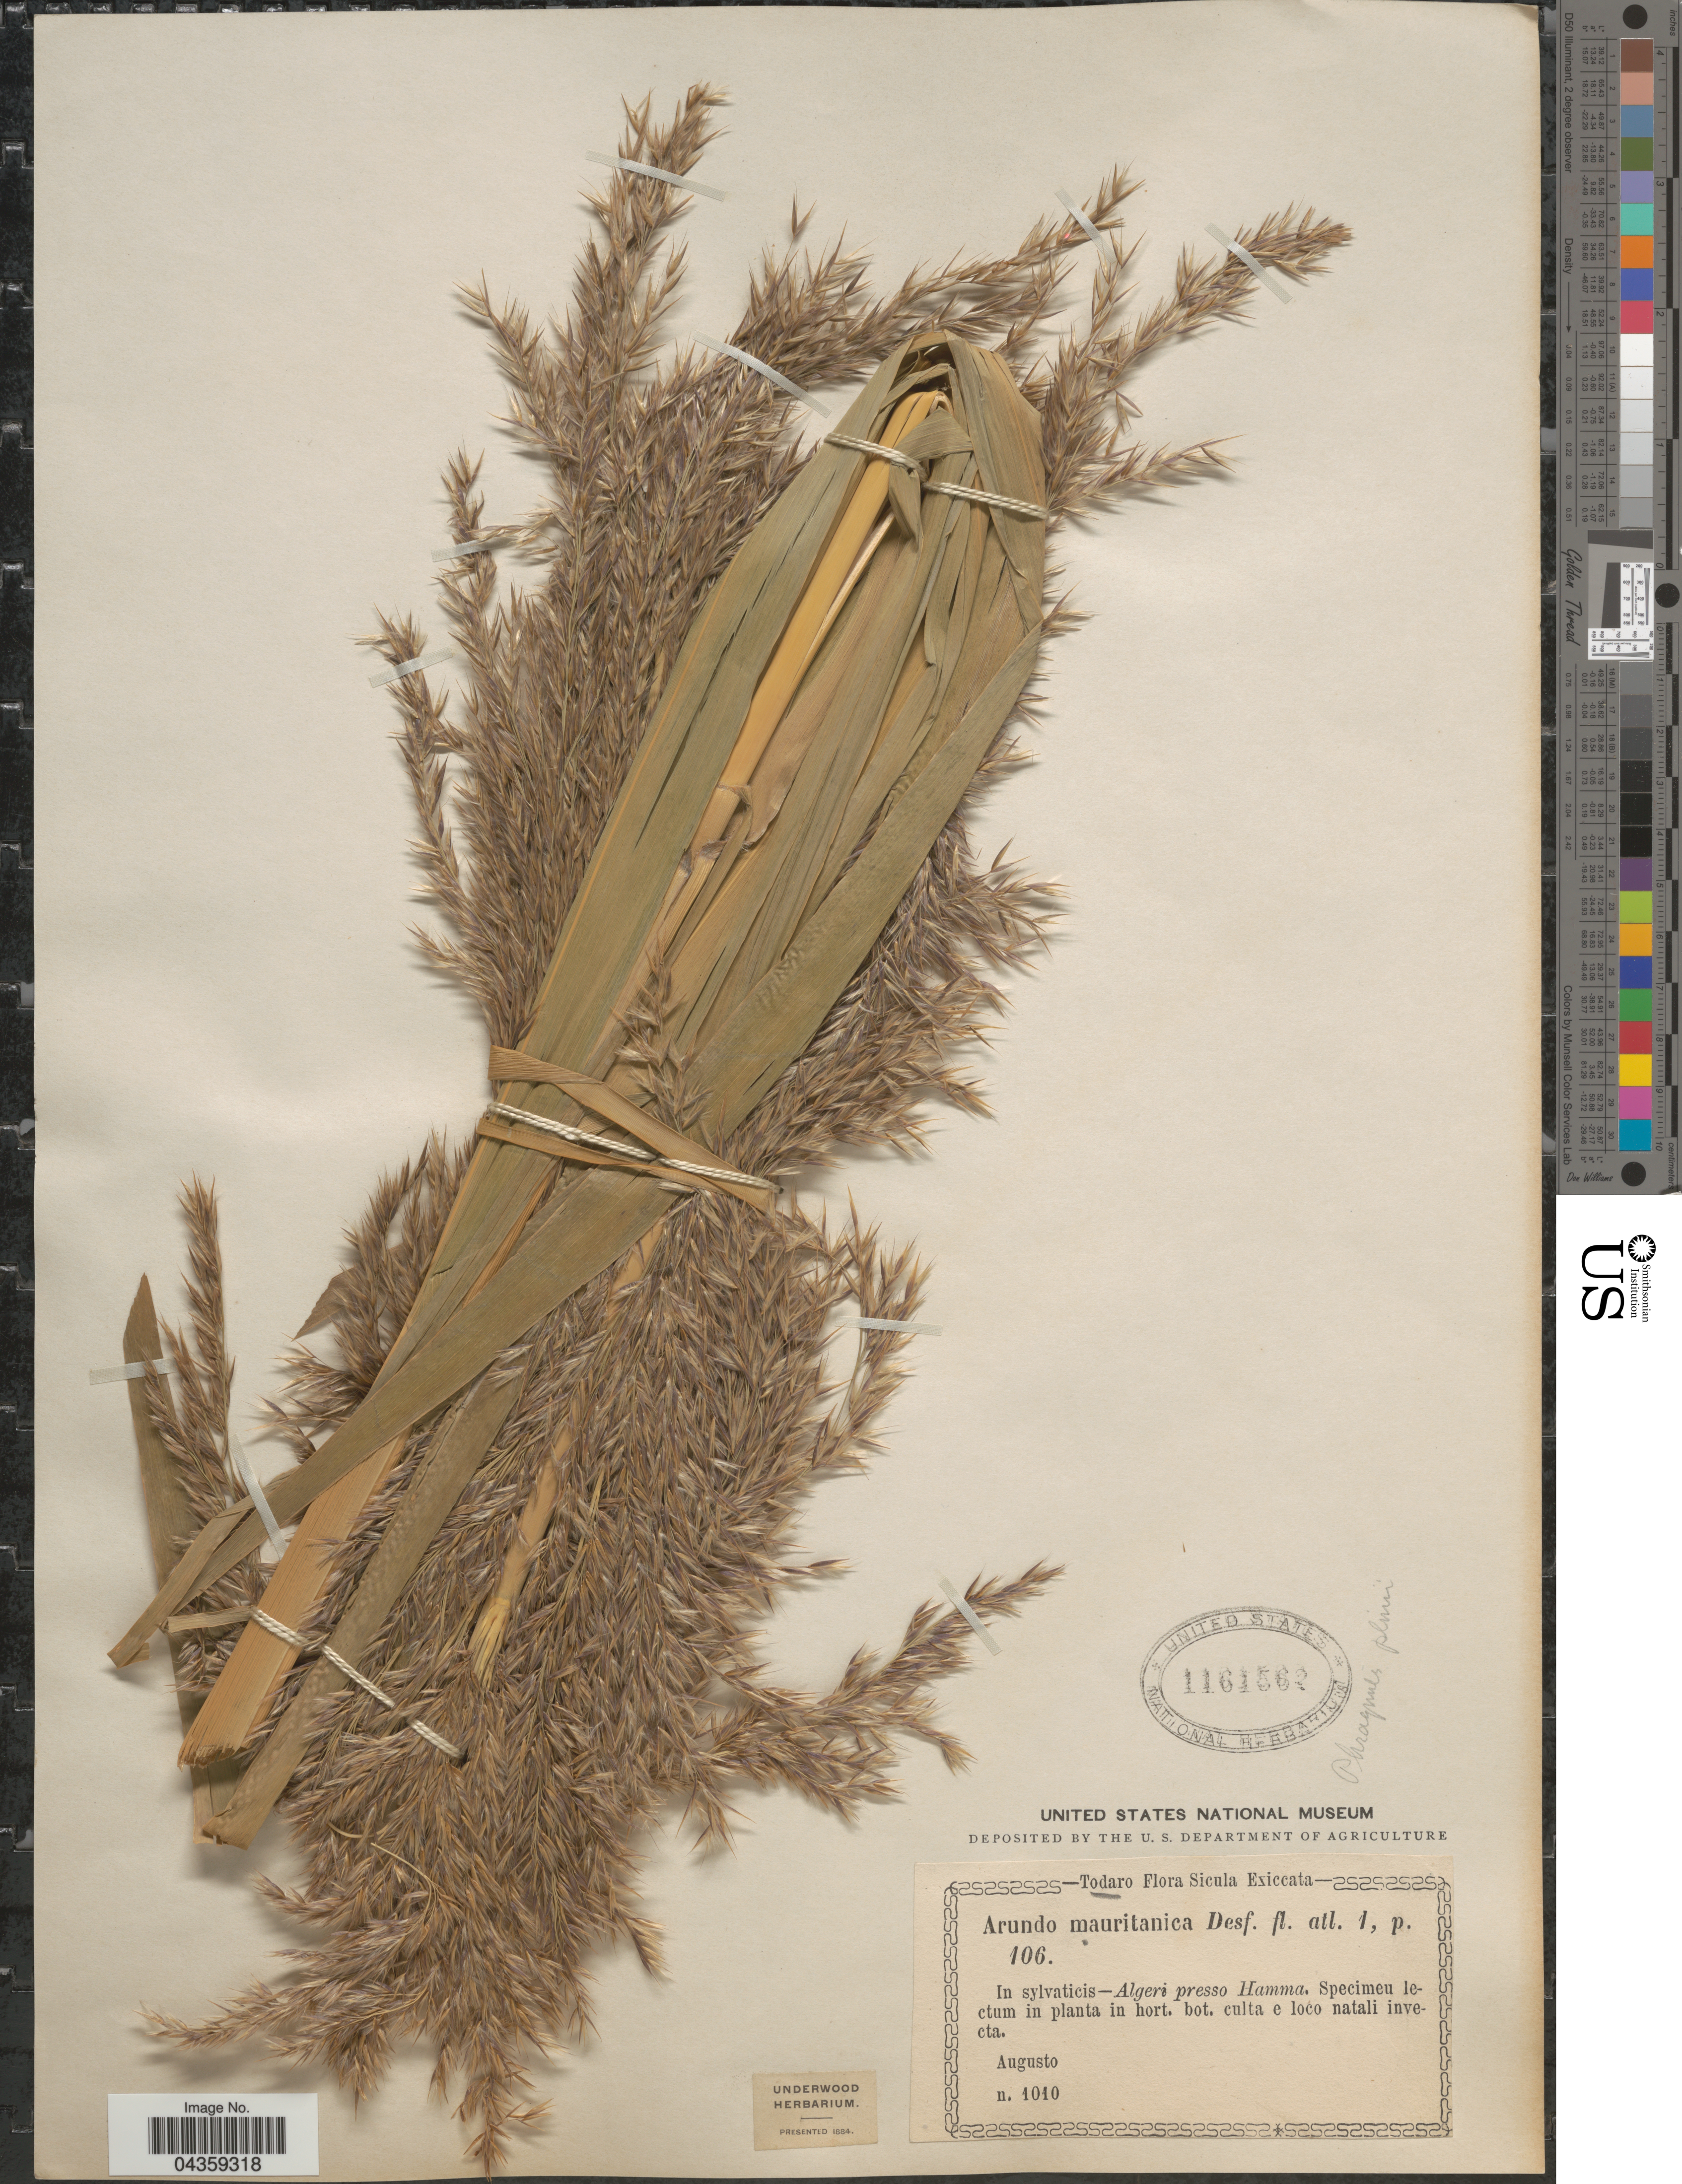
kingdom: Plantae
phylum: Tracheophyta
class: Liliopsida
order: Poales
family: Poaceae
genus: Arundo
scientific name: Arundo micrantha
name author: Lam.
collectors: Todaro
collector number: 1010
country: Algeria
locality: Sicula. In sylvaticis- Algeri presso Hamma.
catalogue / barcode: US 1161562